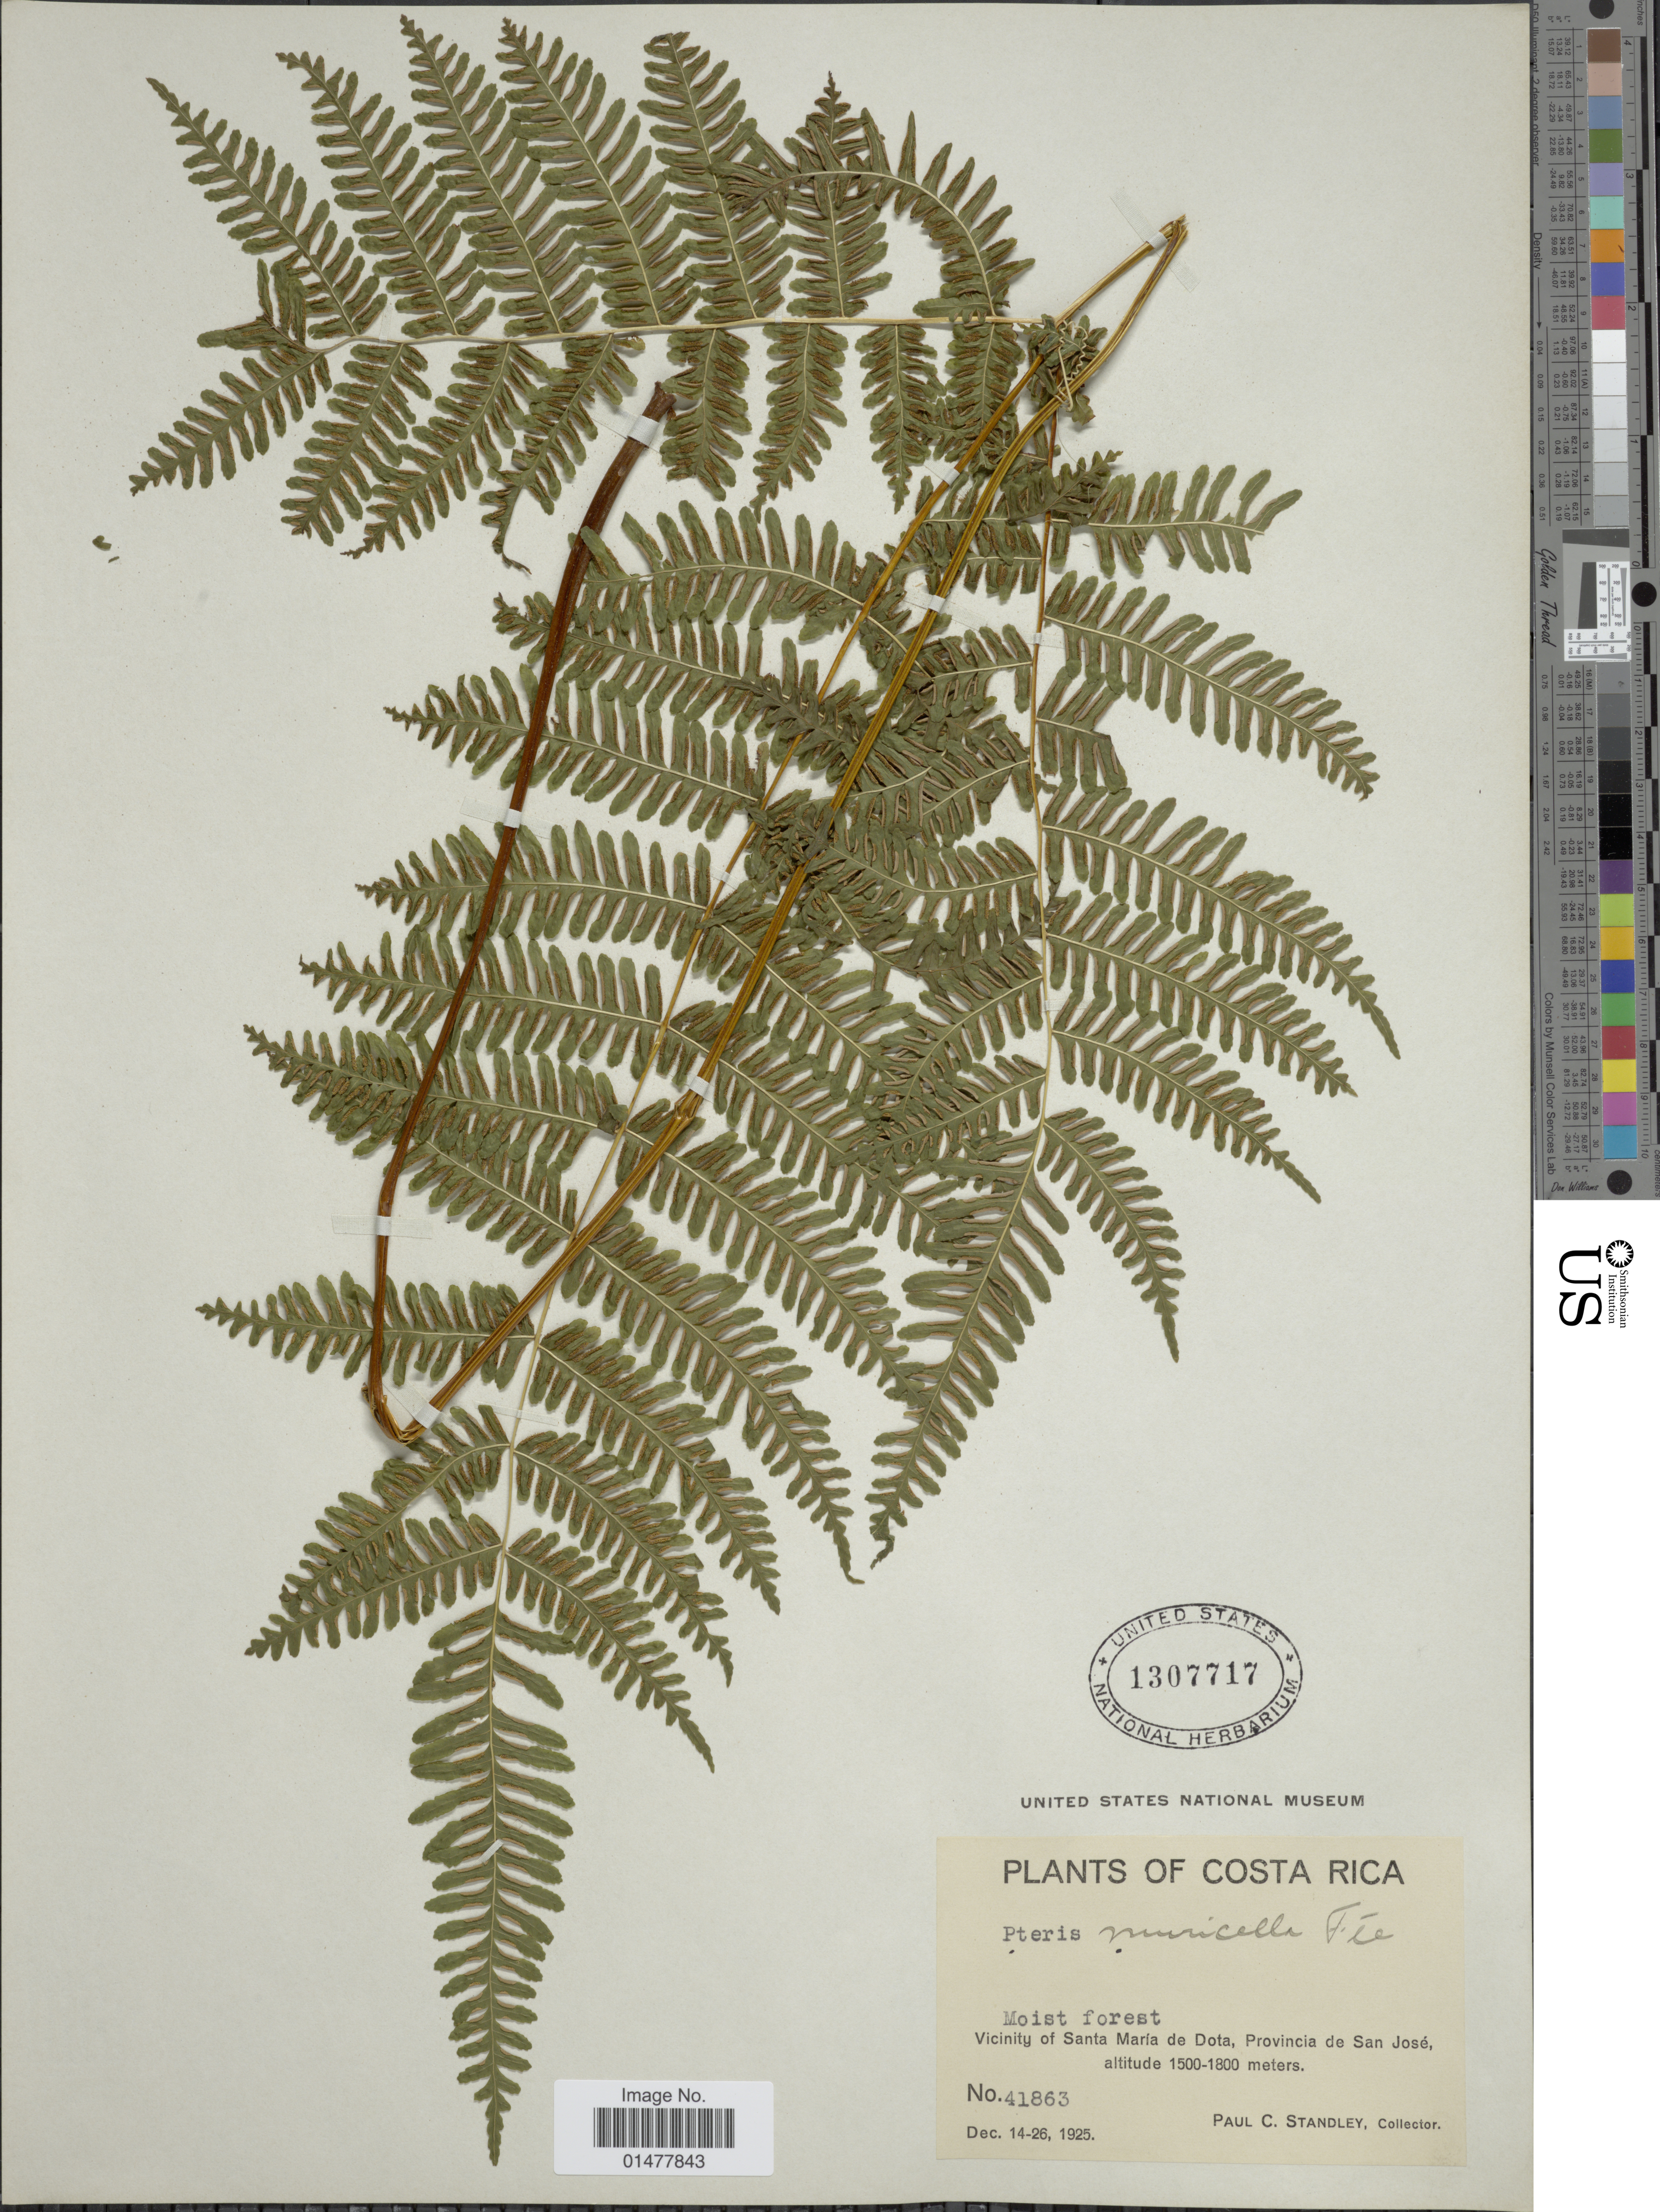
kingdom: Plantae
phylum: Tracheophyta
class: Polypodiopsida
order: Polypodiales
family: Pteridaceae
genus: Pteris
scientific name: Pteris muricella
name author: Fée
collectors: P. C. Standley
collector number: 41863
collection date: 1925-12-14/1925-12-26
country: Costa Rica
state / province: San José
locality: Plants of Costa Rica, Vicinity of Santa Maria de Dota, Provincia de San José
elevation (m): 1500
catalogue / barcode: US 1307717